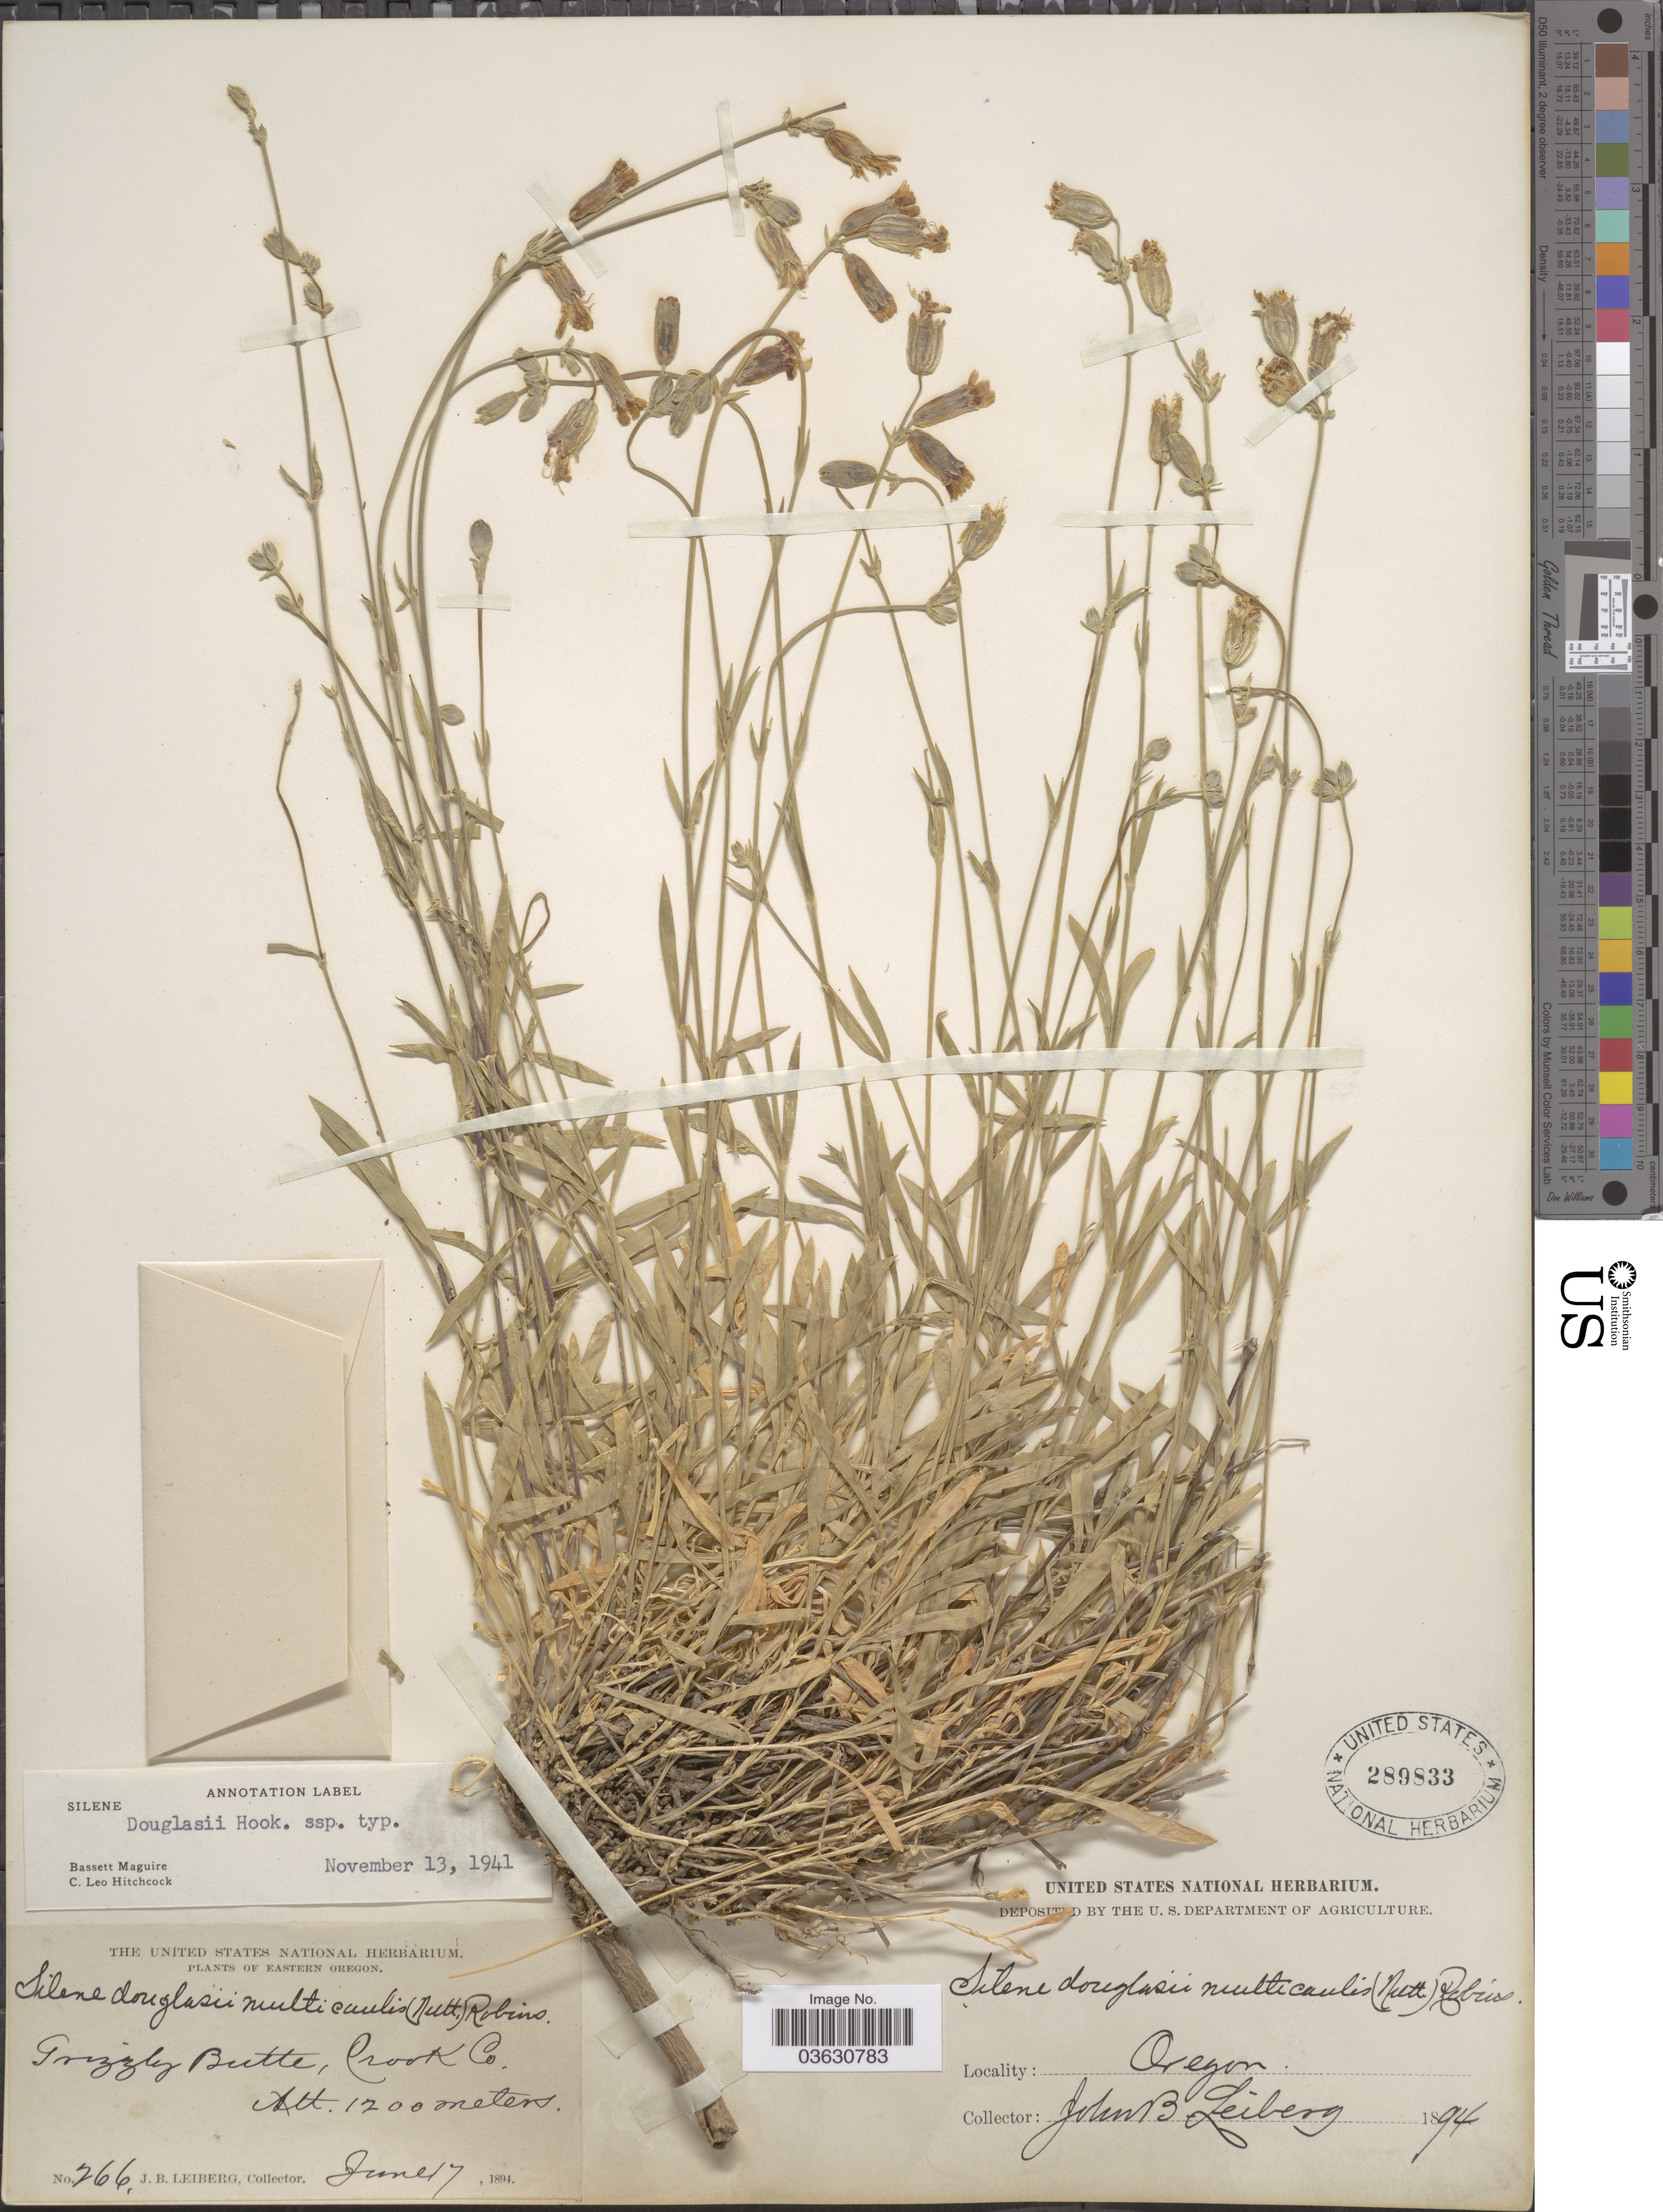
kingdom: Plantae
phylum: Tracheophyta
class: Magnoliopsida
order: Caryophyllales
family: Caryophyllaceae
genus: Silene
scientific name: Silene douglasii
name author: Hook.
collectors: J. B. Leiberg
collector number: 266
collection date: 1894-06-17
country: United States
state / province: Oregon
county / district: Crook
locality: Eastern Oregon. Grizzly Butte, Crook Co.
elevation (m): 1200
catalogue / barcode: US 289833